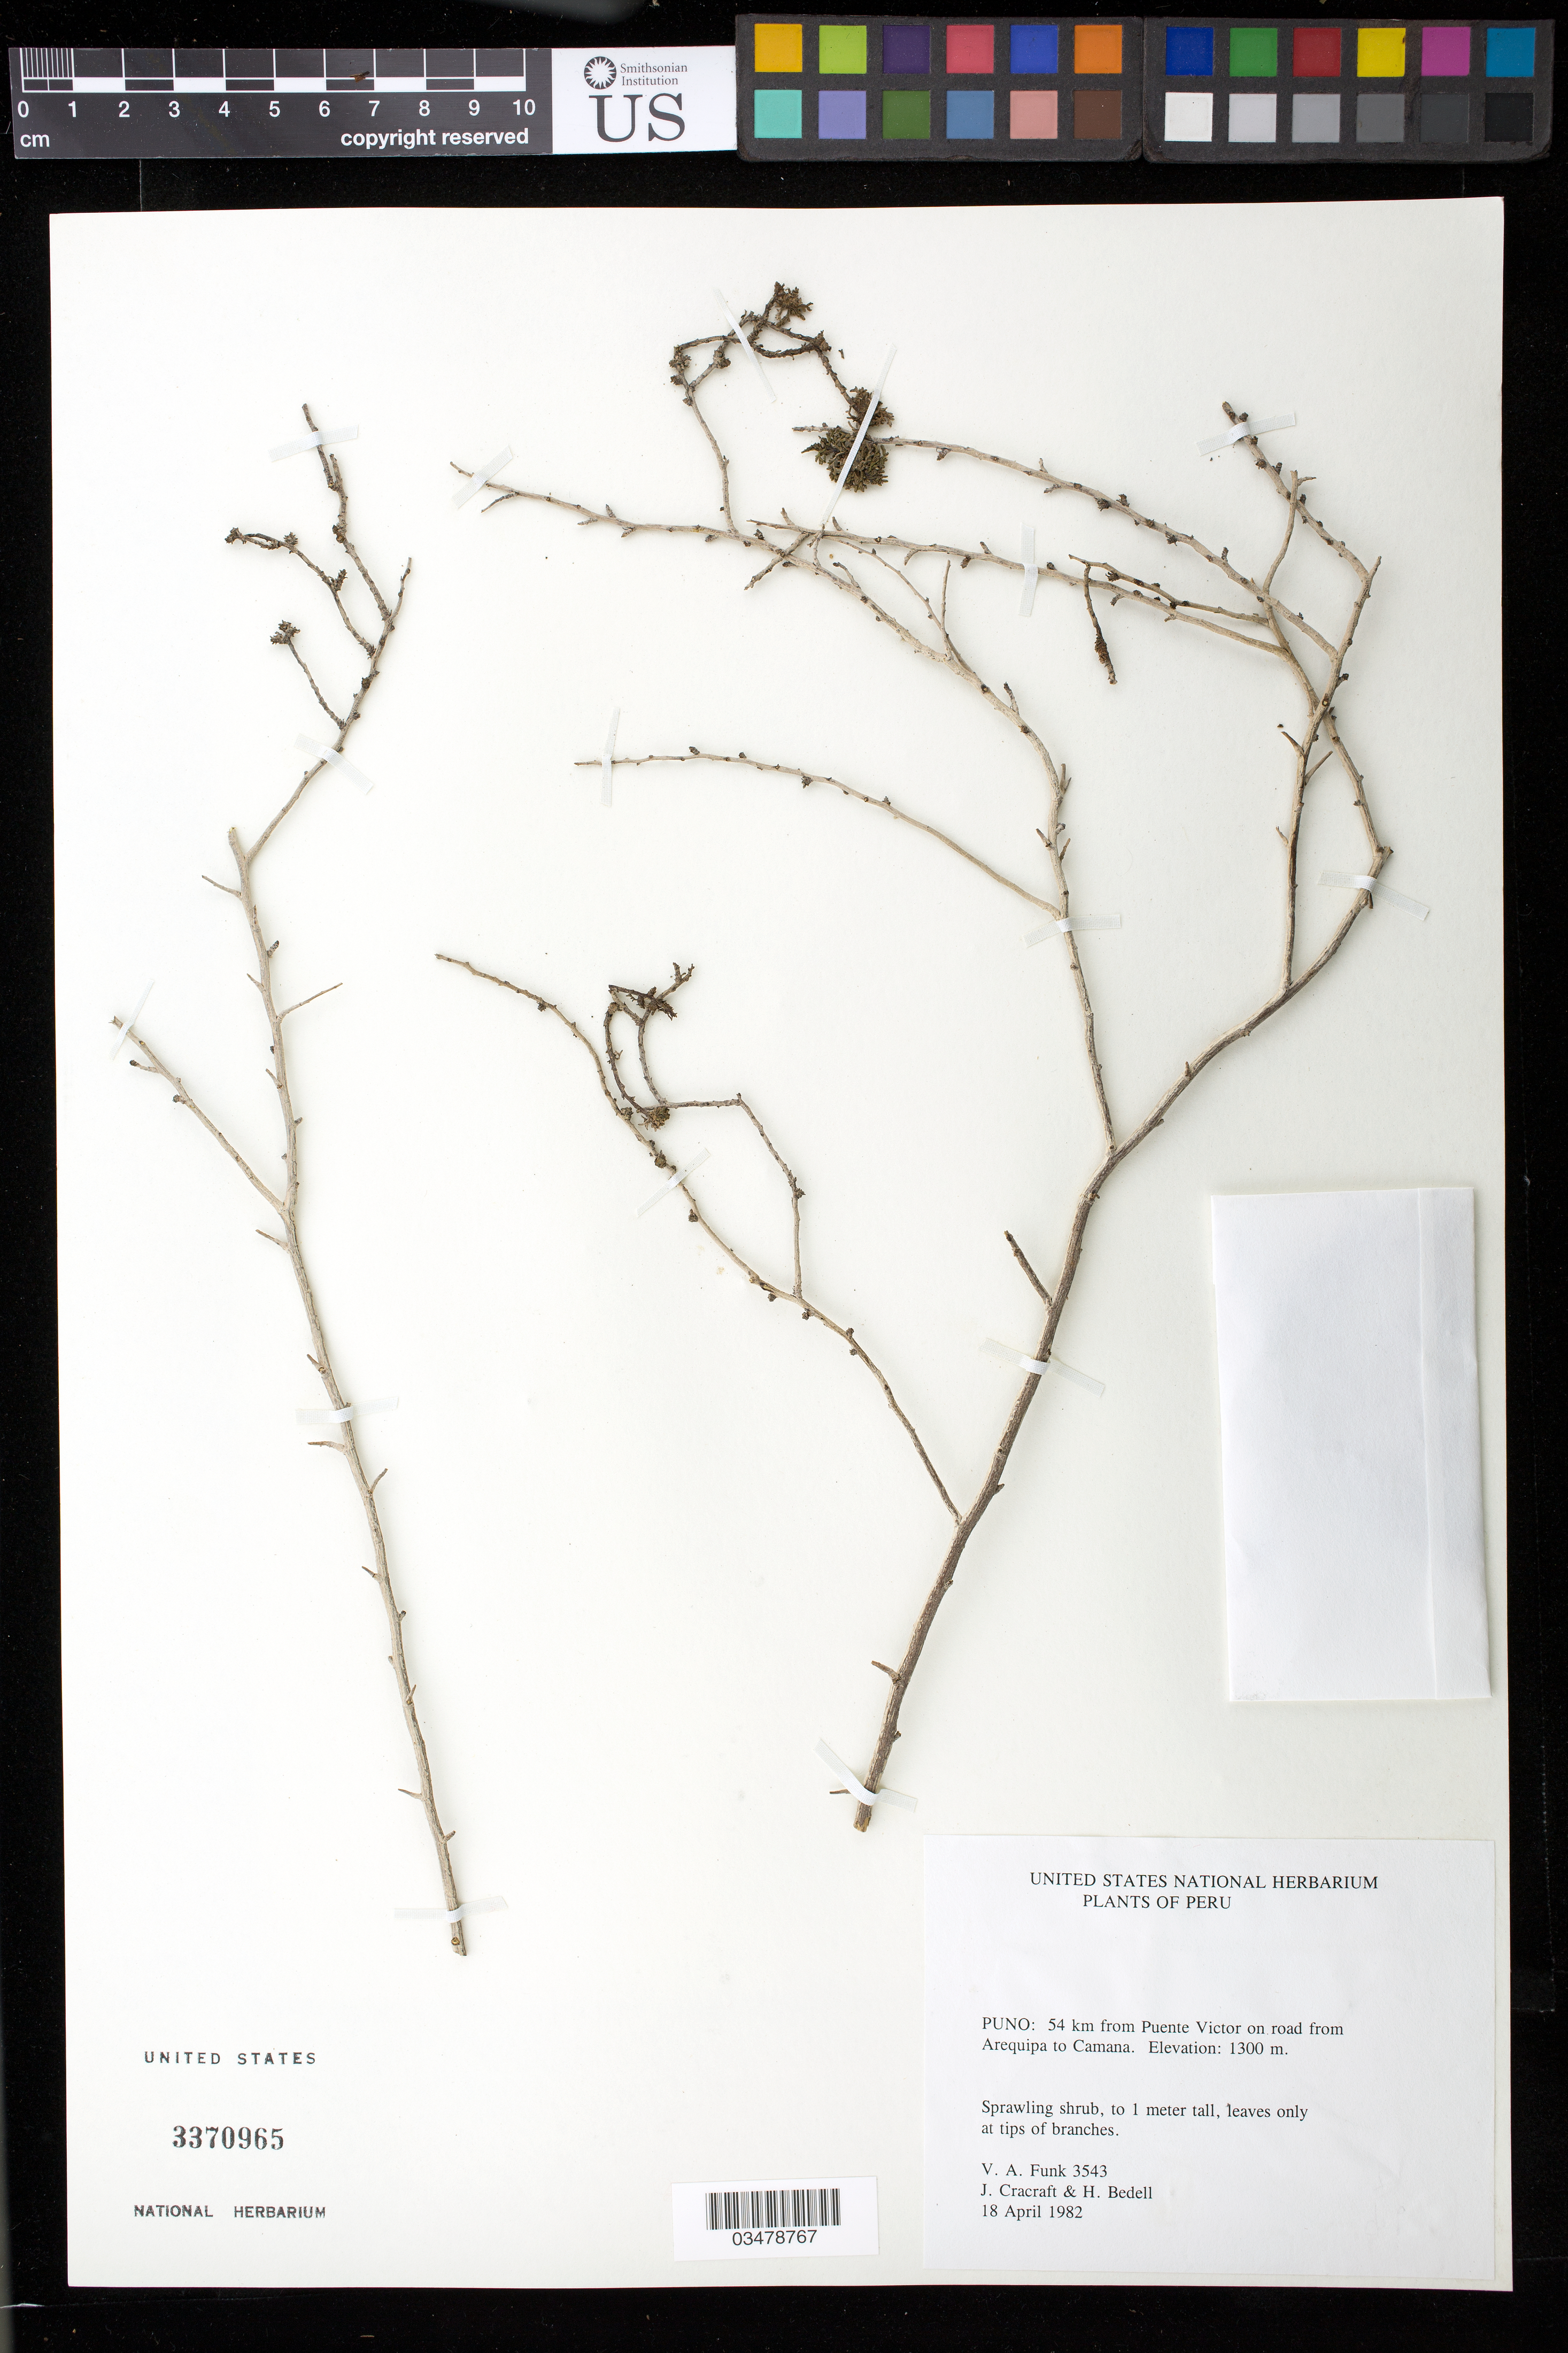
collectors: V. Funk, J. L. Cracraft & H. Bedell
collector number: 3543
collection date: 1982-04-18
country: Peru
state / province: Arequipa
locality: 54 km from Puente Victor on road from Arequipa to Camana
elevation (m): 1300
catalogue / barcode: US 3370965